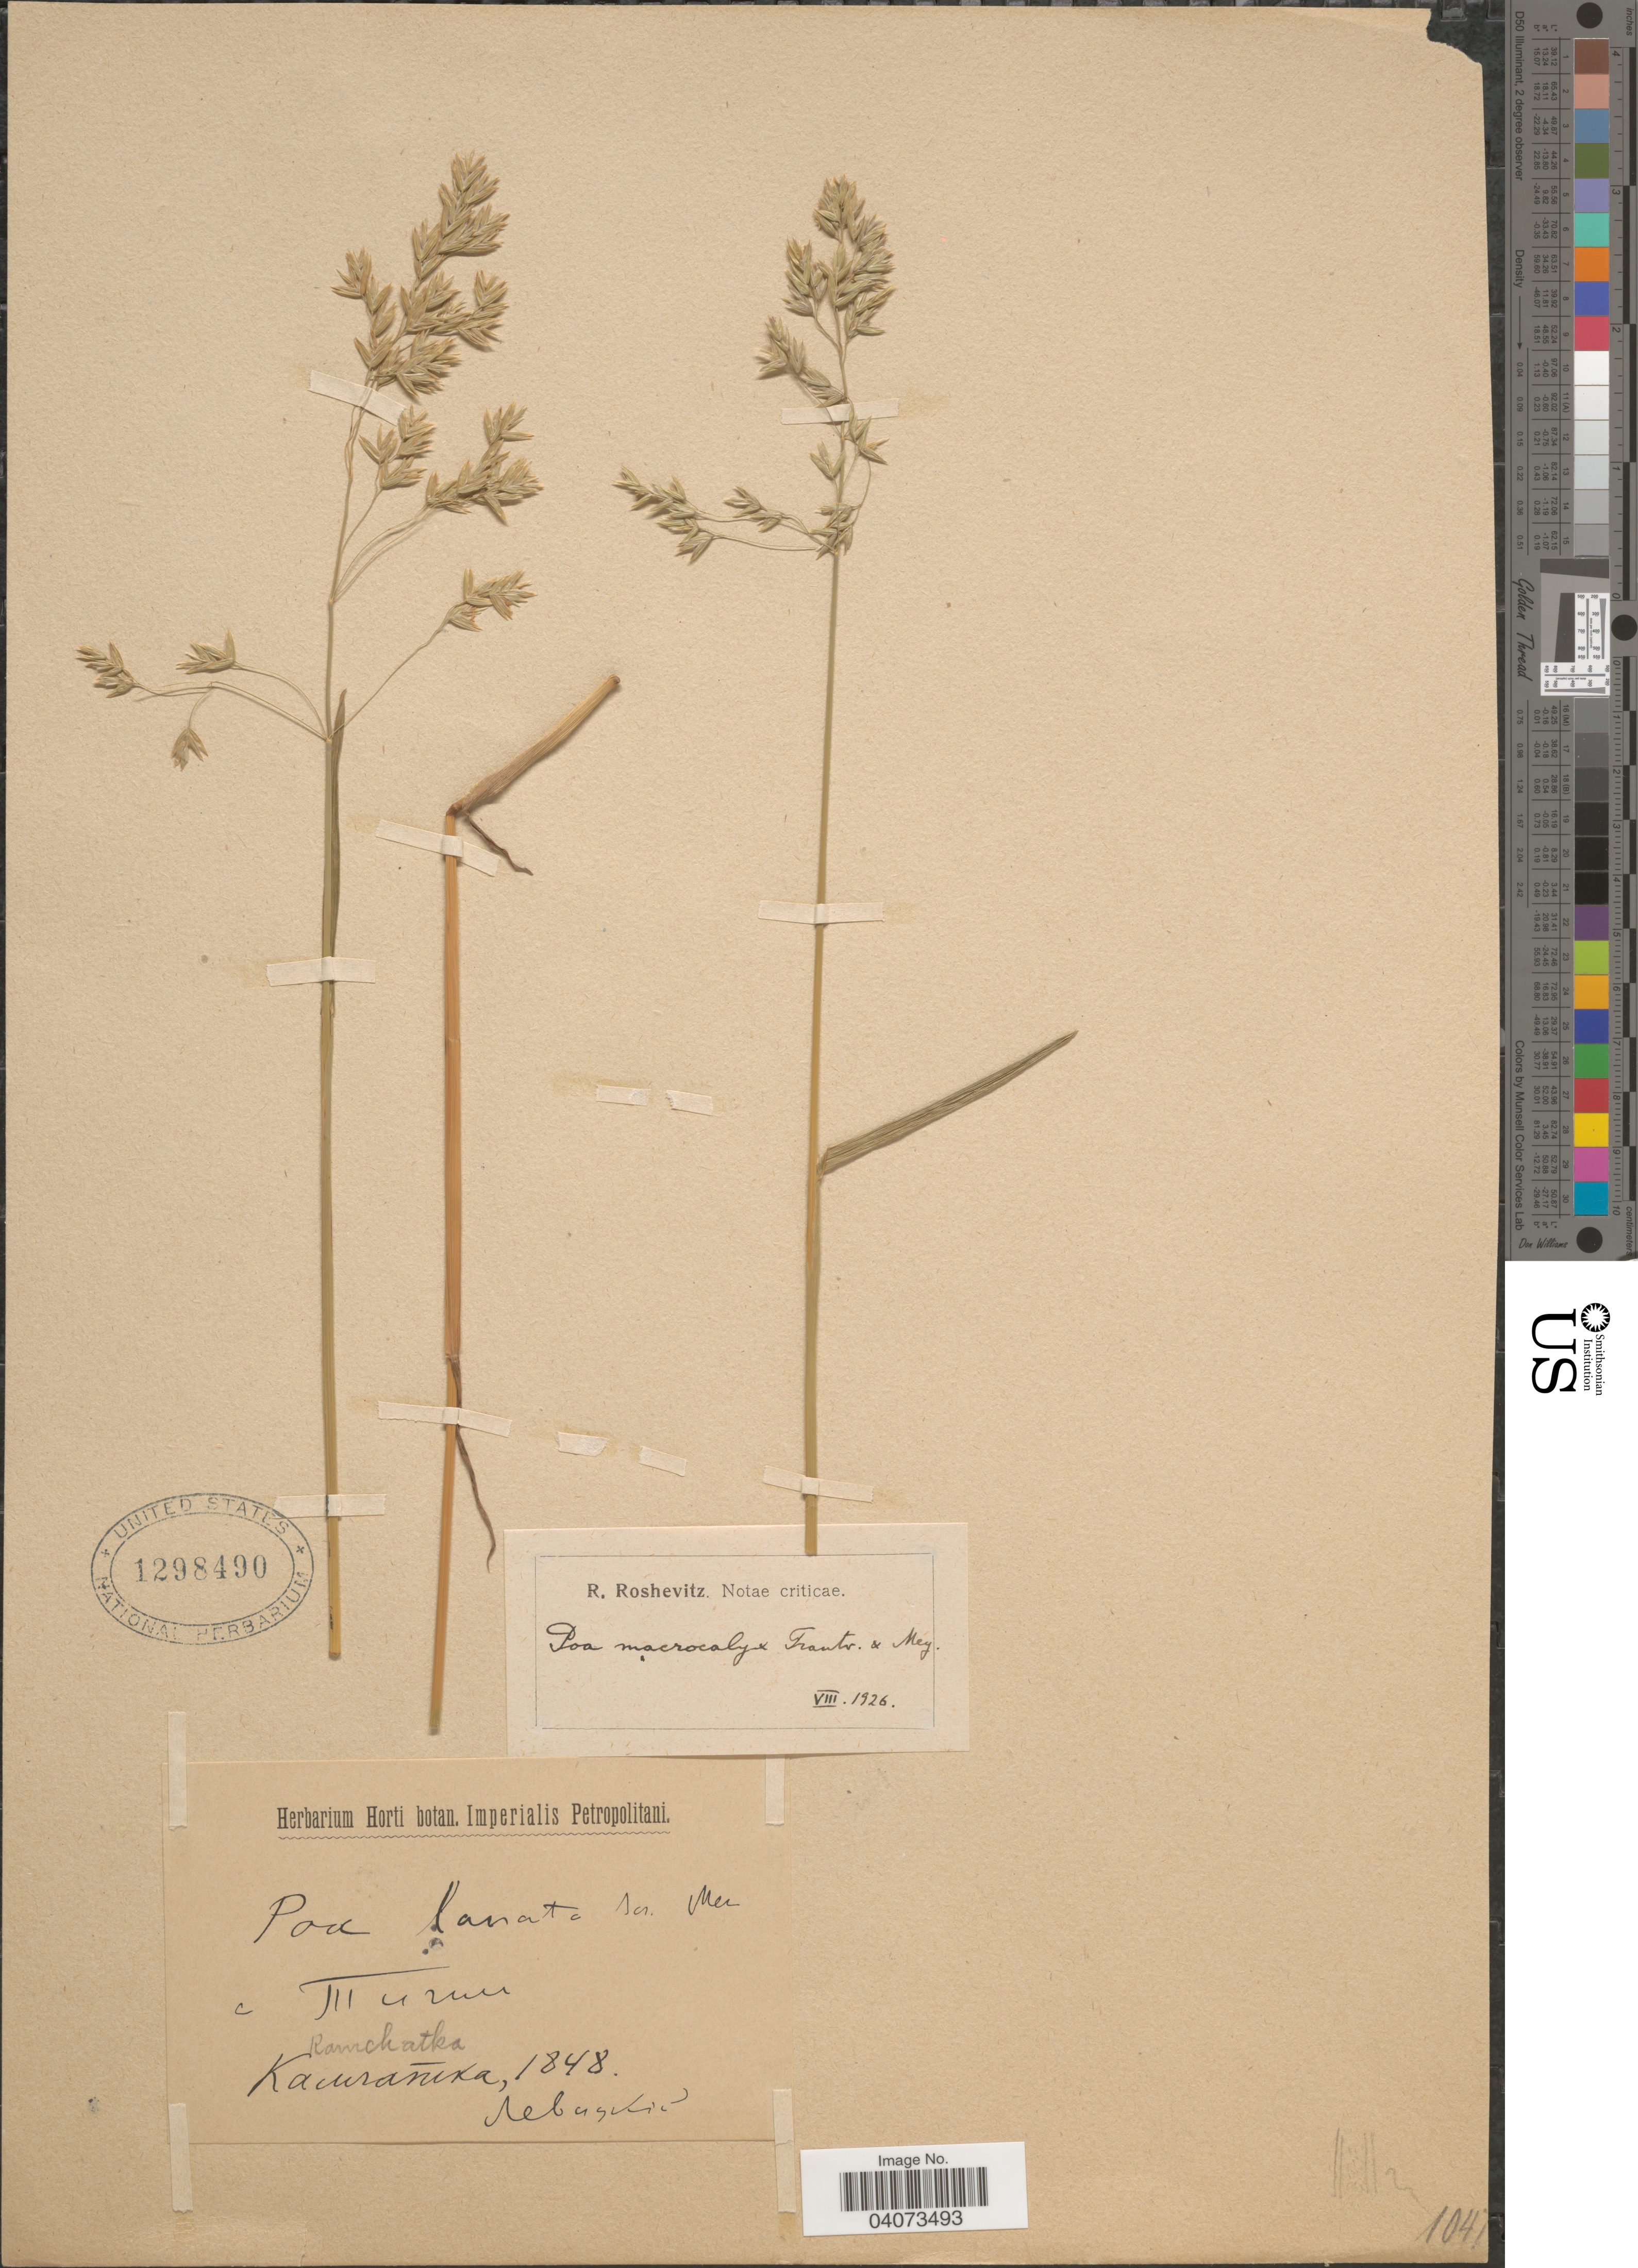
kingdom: Plantae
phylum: Tracheophyta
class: Liliopsida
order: Poales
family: Poaceae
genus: Poa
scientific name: Poa macrocalyx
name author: Trautv. & C.A. Mey.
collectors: Levitskiy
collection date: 1848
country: Russian Federation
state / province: Kamchatka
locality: Tigil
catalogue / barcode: US 1298490